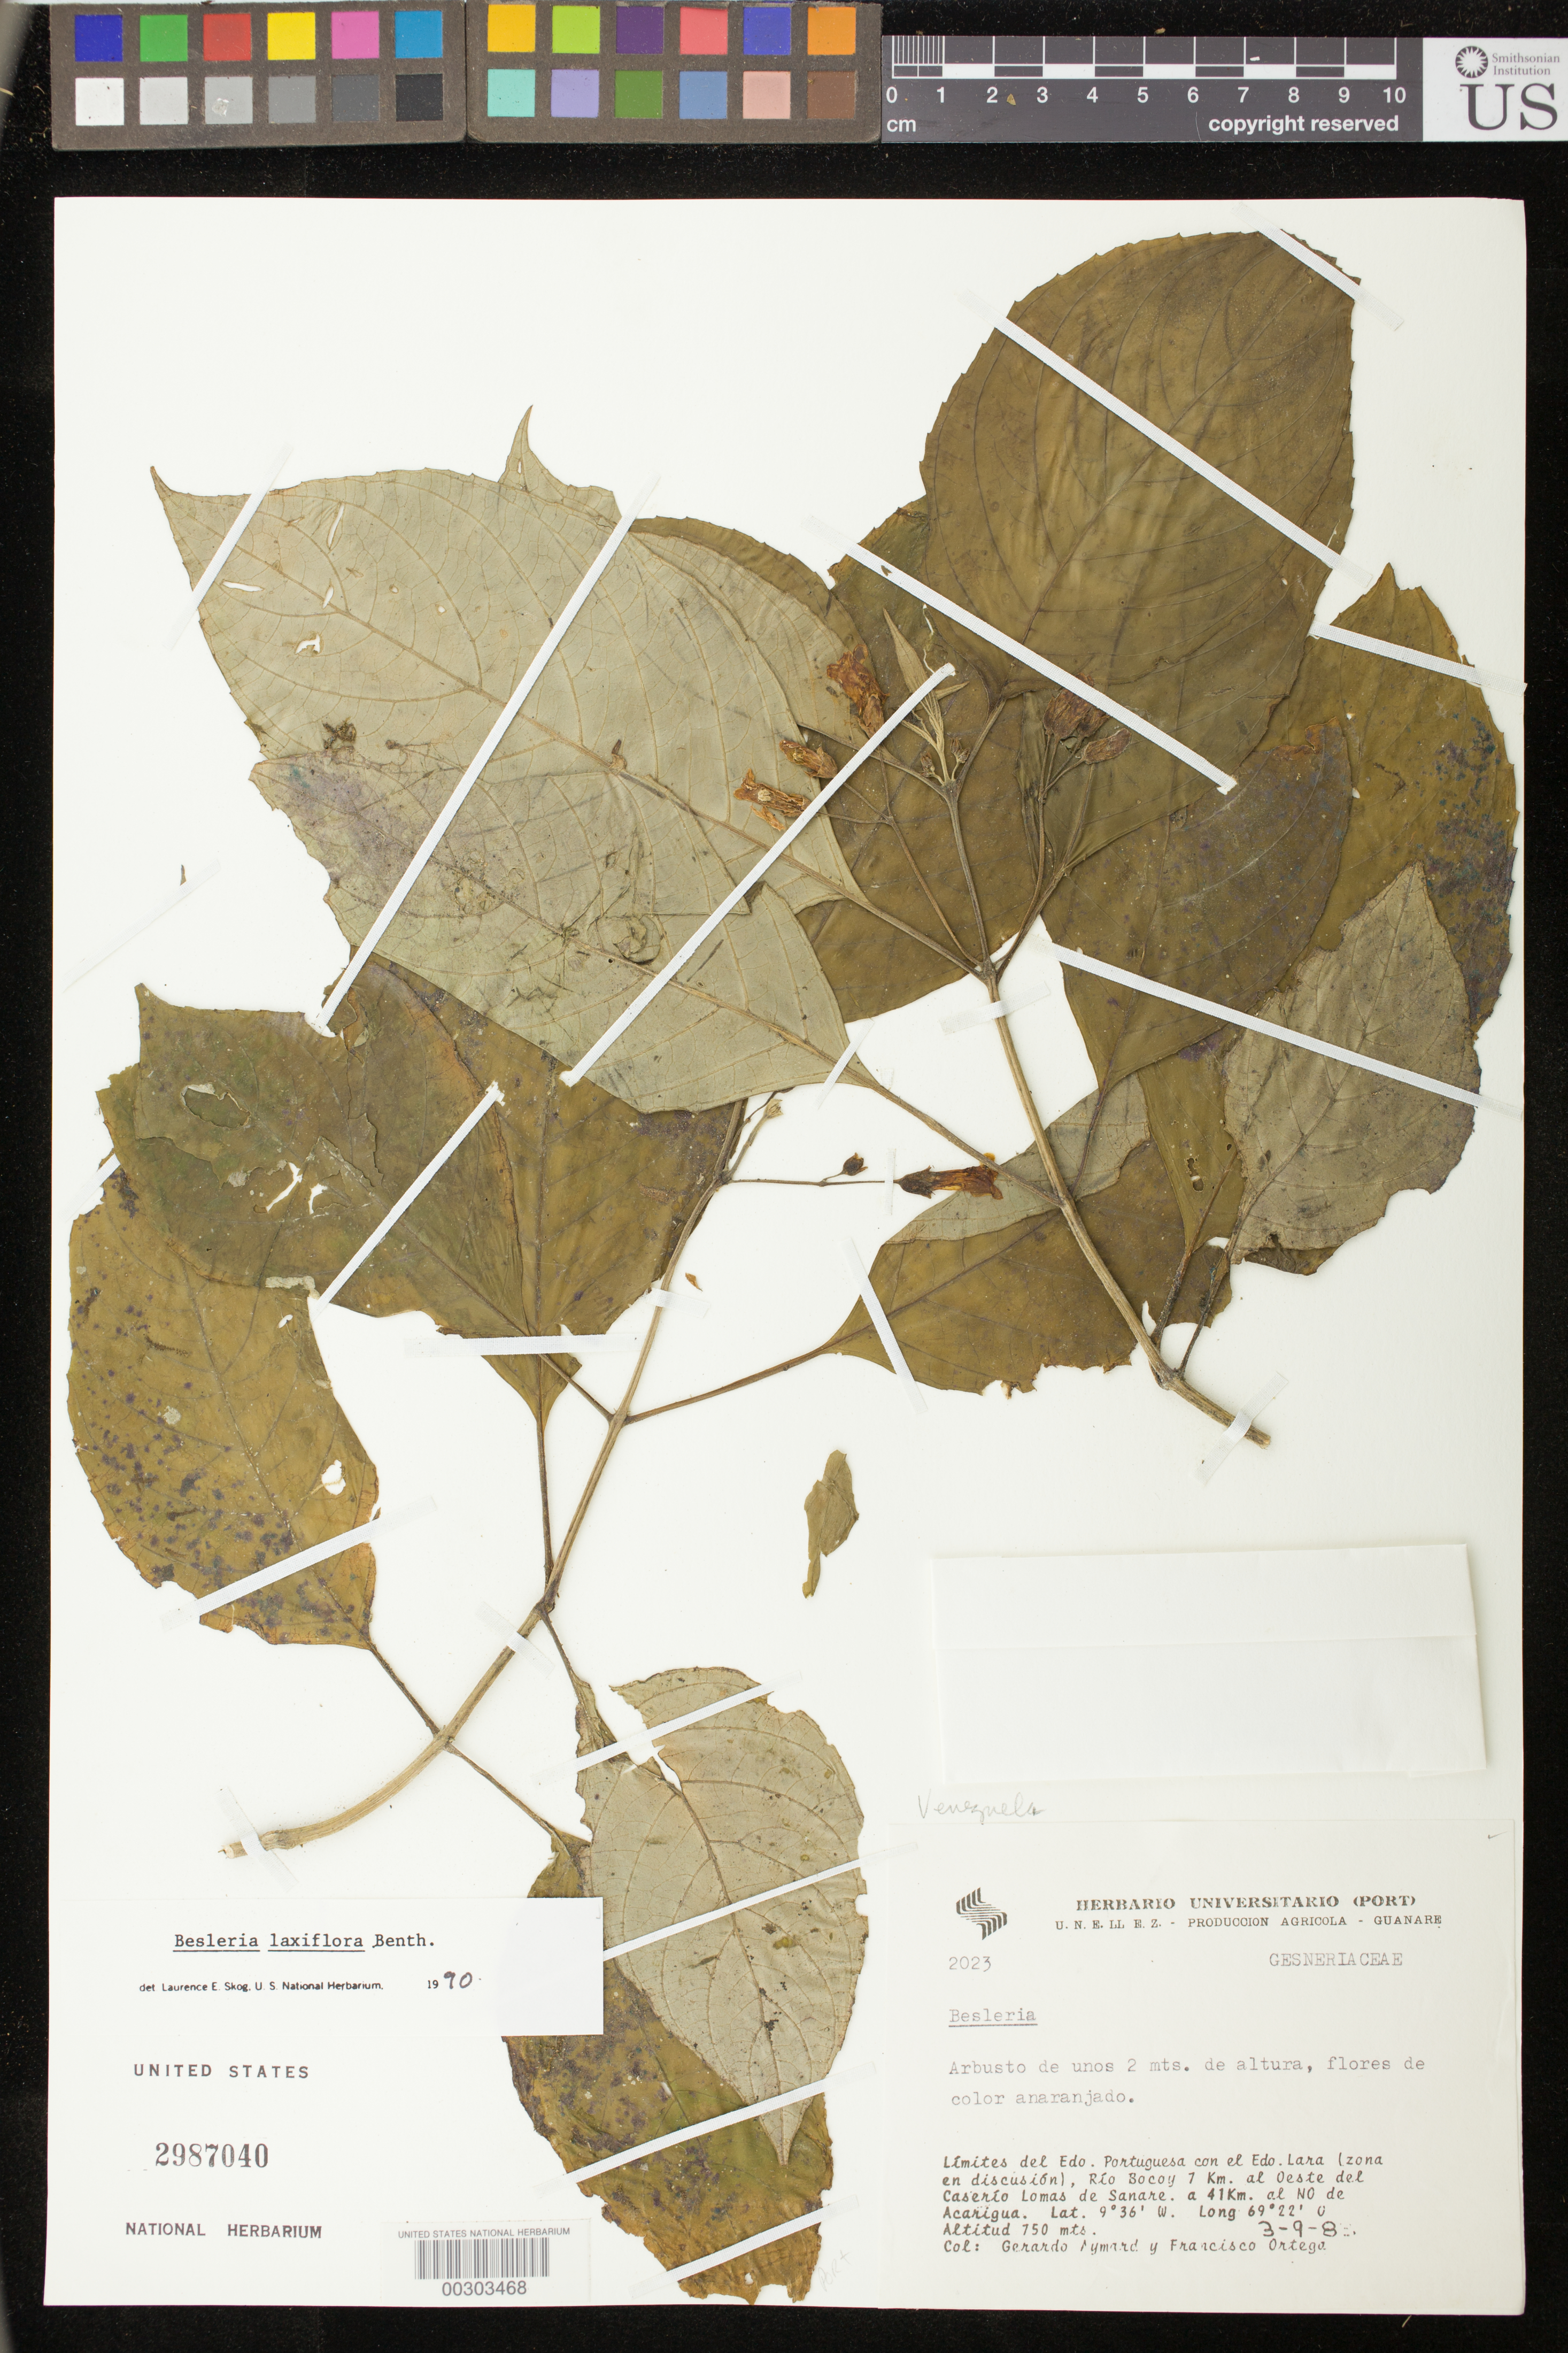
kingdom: Plantae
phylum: Tracheophyta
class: Magnoliopsida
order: Lamiales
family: Gesneriaceae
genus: Besleria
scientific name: Besleria laxiflora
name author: Benth.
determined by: Skog, Laurence E.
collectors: G. A. Aymard & F. J. Ortega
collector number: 2023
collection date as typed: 03 Sep 1983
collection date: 1983-09-03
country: Venezuela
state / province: Portuguesa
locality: Límites del Edo. Portuguesa con el Lara (zona en discusión), Río Socoy 7 km al Oeste del Caserío Lomas de Sanare,a 41 km al NW de Acarigua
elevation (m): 750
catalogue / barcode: US 2987040